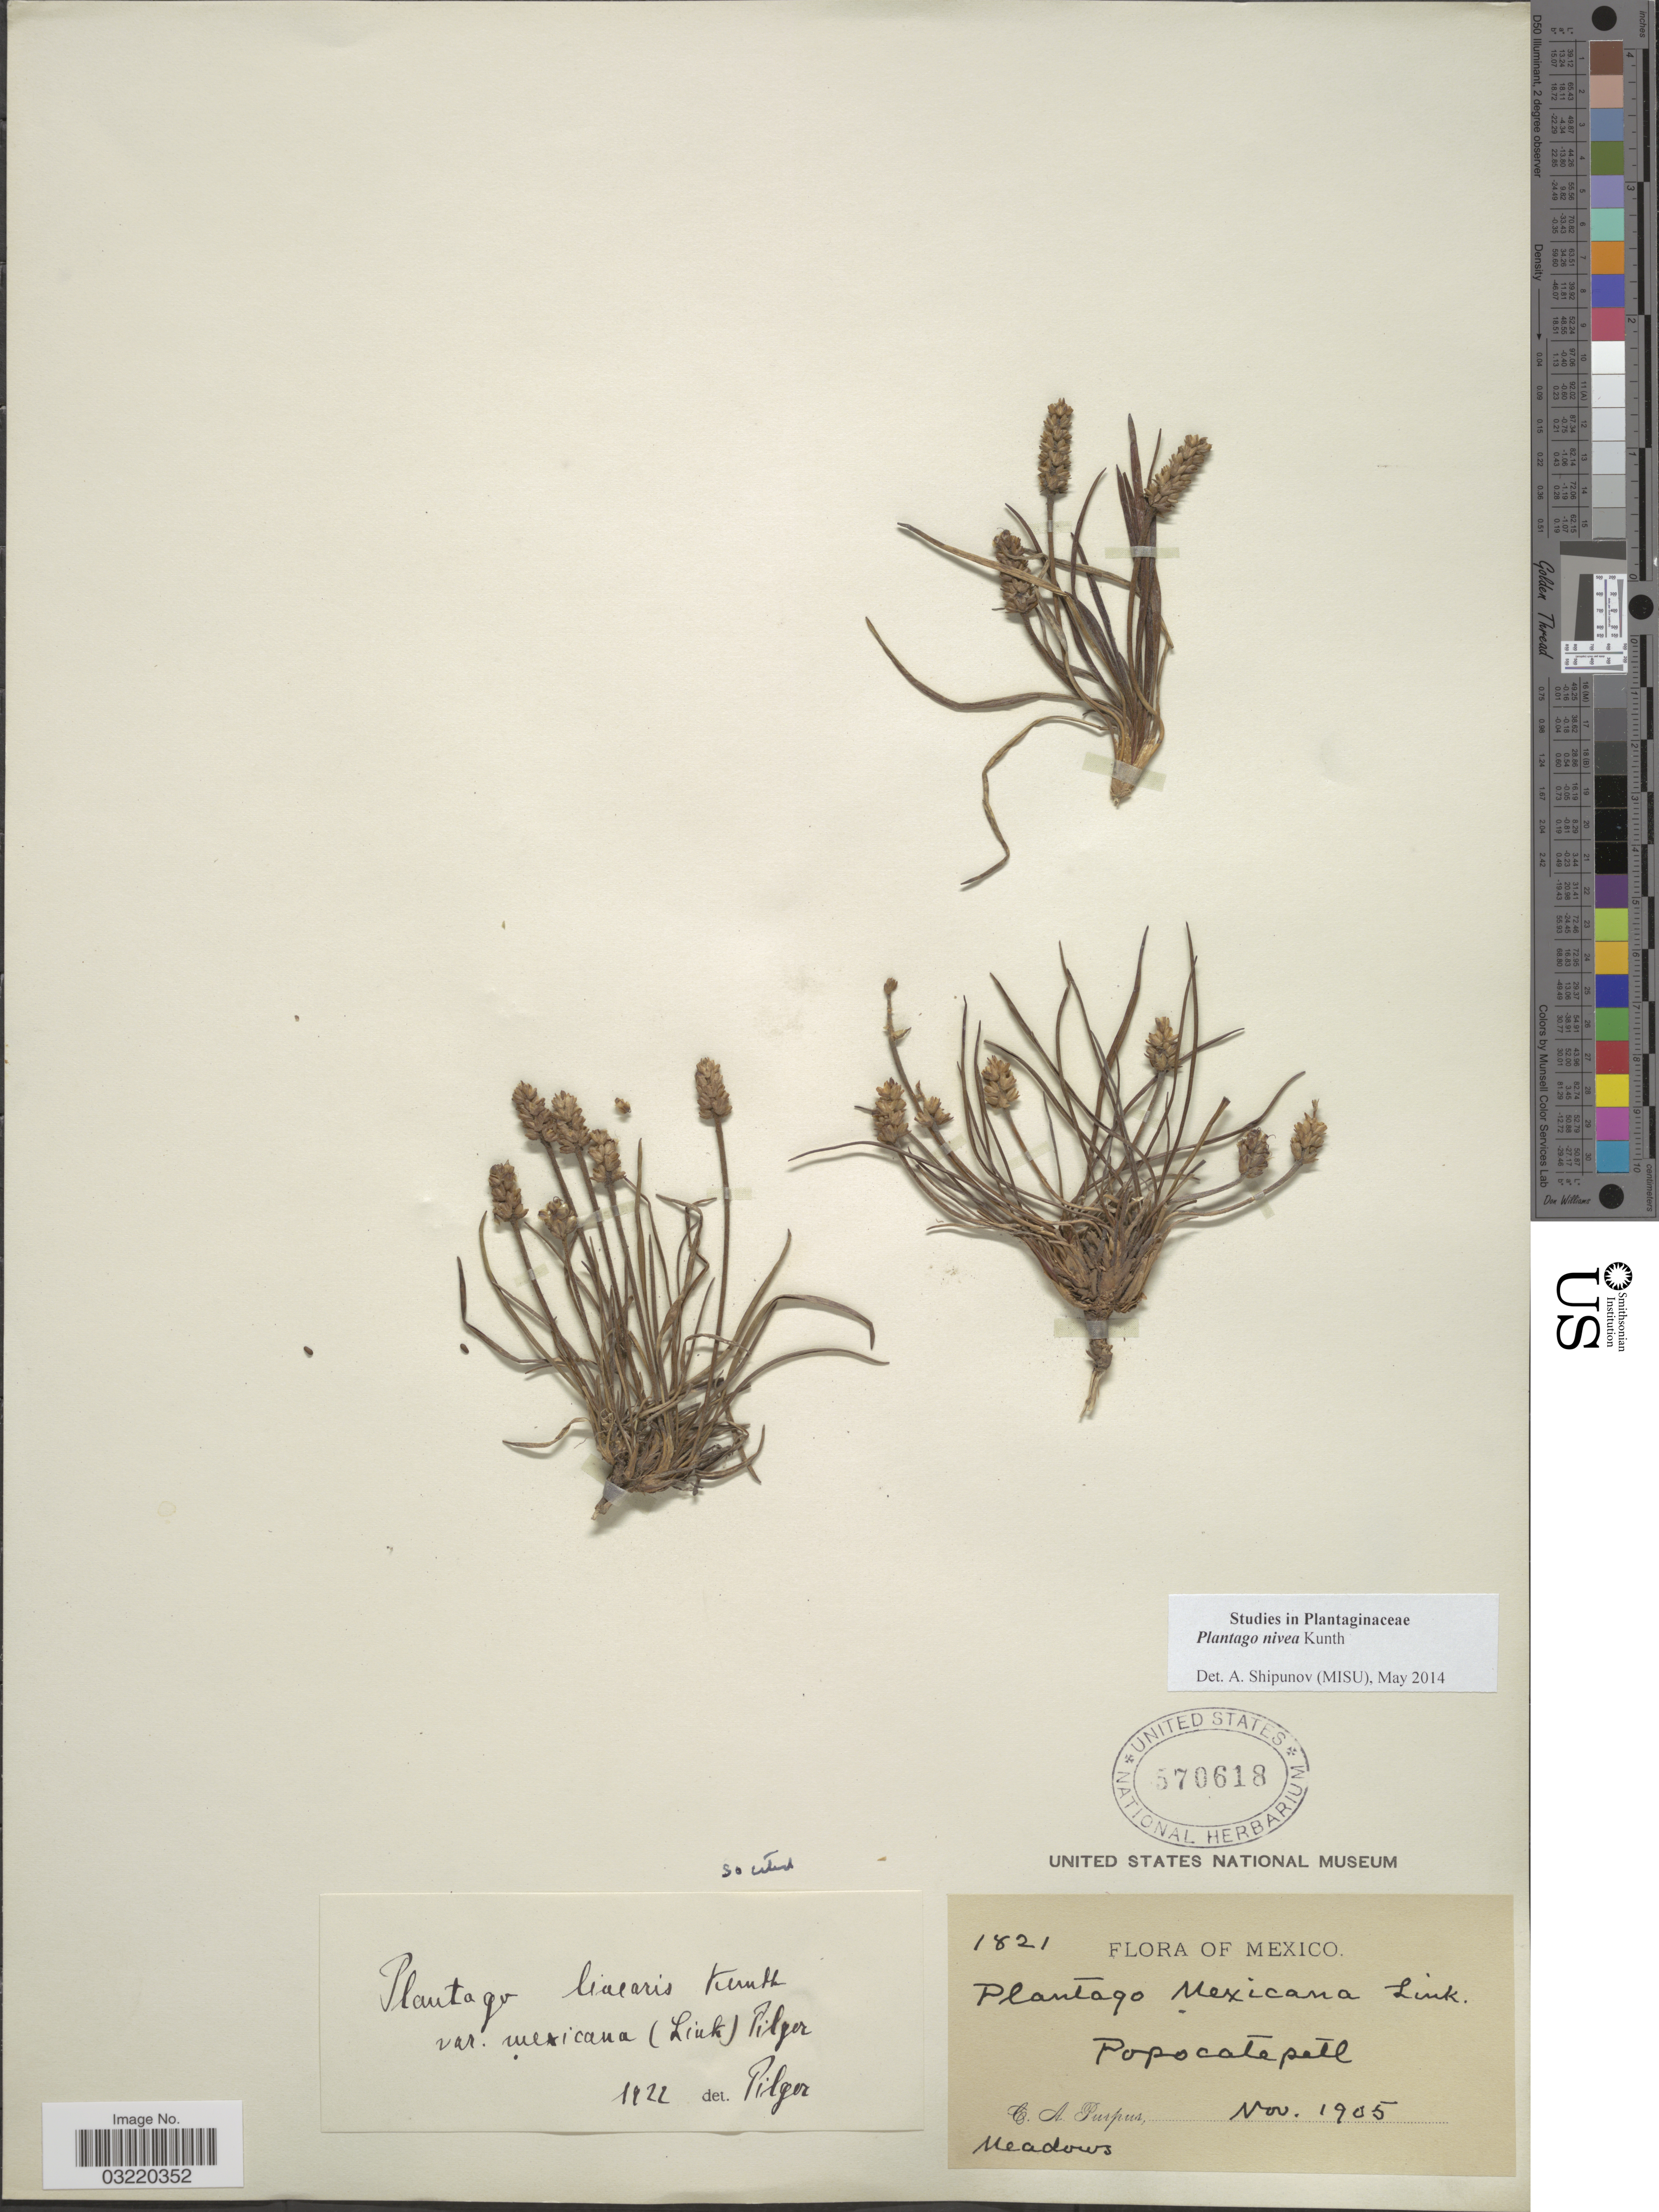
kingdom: Plantae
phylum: Tracheophyta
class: Magnoliopsida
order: Lamiales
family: Plantaginaceae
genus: Plantago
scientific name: Plantago nivea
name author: Kunth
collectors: C. A. Purpus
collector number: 1821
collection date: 1905-11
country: Mexico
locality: Popocatepetl.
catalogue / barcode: US 570618